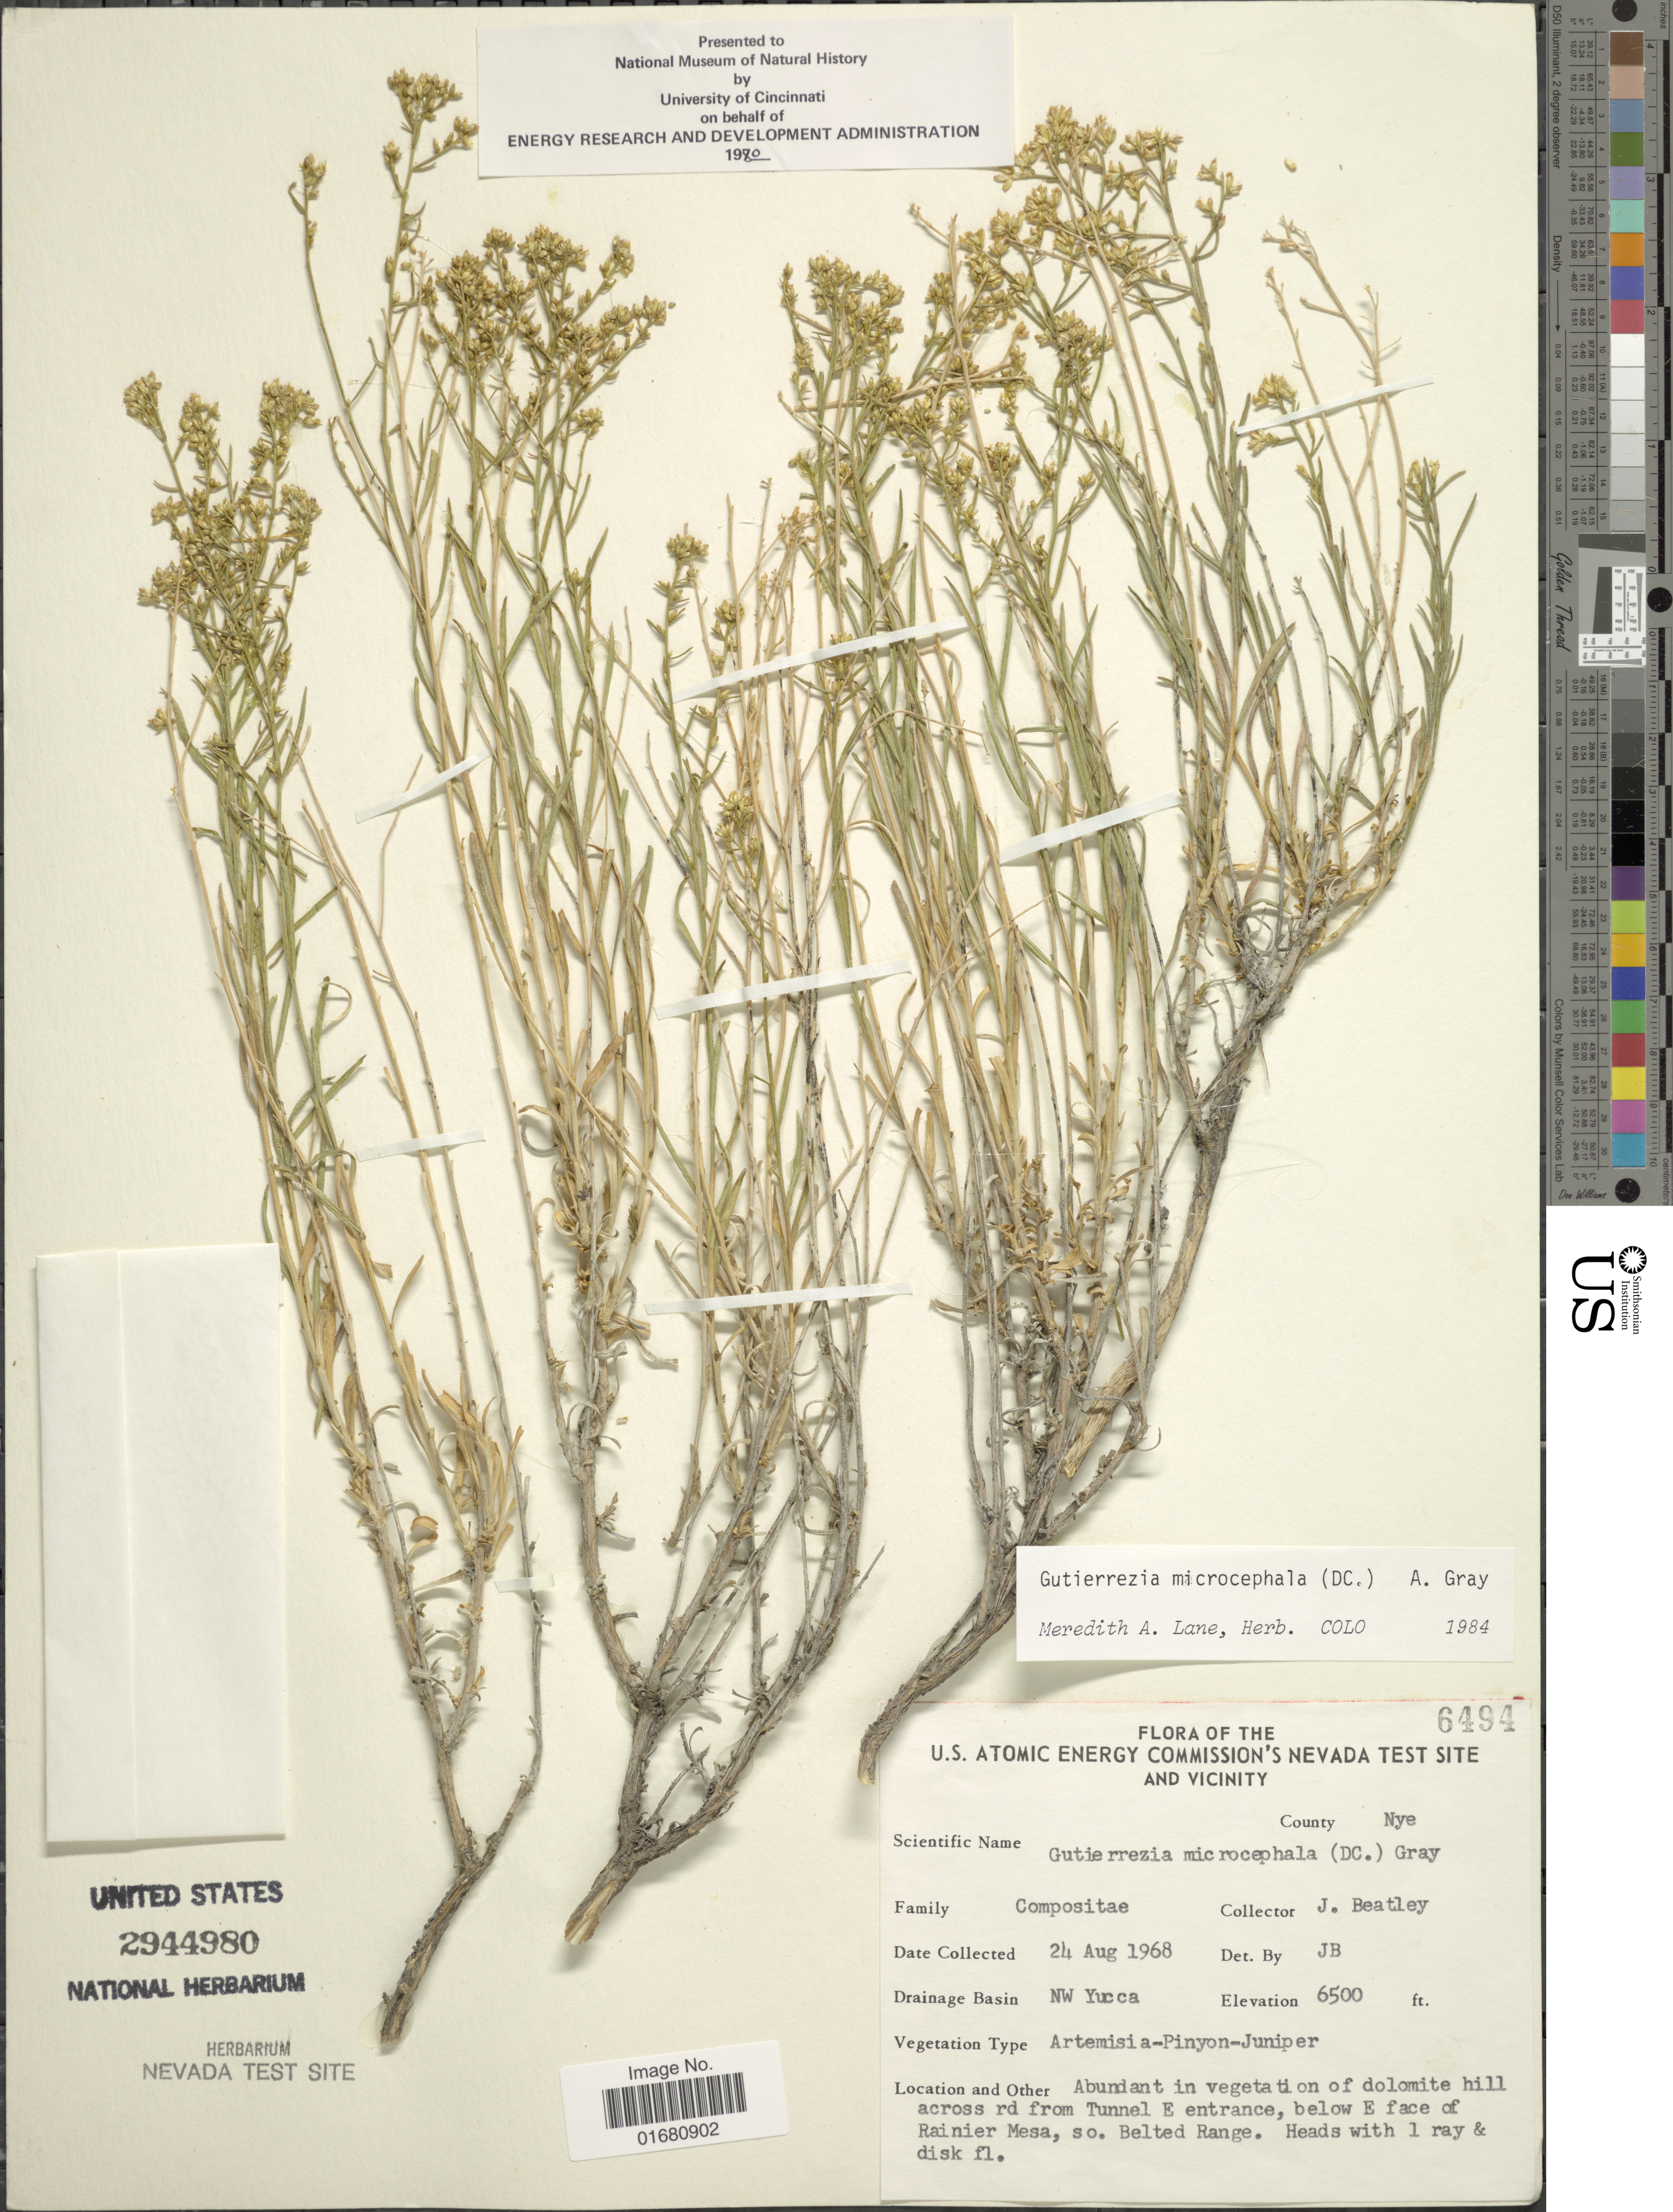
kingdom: Plantae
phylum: Tracheophyta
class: Magnoliopsida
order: Asterales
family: Asteraceae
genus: Gutierrezia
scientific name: Gutierrezia microcephala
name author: (DC.) A. Gray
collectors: J. C. Beatley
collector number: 6494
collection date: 1968-08-24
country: United States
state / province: Nevada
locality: U.S. Atomic Energy Commission's Nevada Test Site and Vicinity, Drainage Basin: NW Yucca, Abundant in vegatation on of dolomite hill across rd from Tunnel E entrance, below E face of Rainer Mesa, s.o. Belted Range, County Nye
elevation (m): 1981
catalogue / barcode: US 2944980